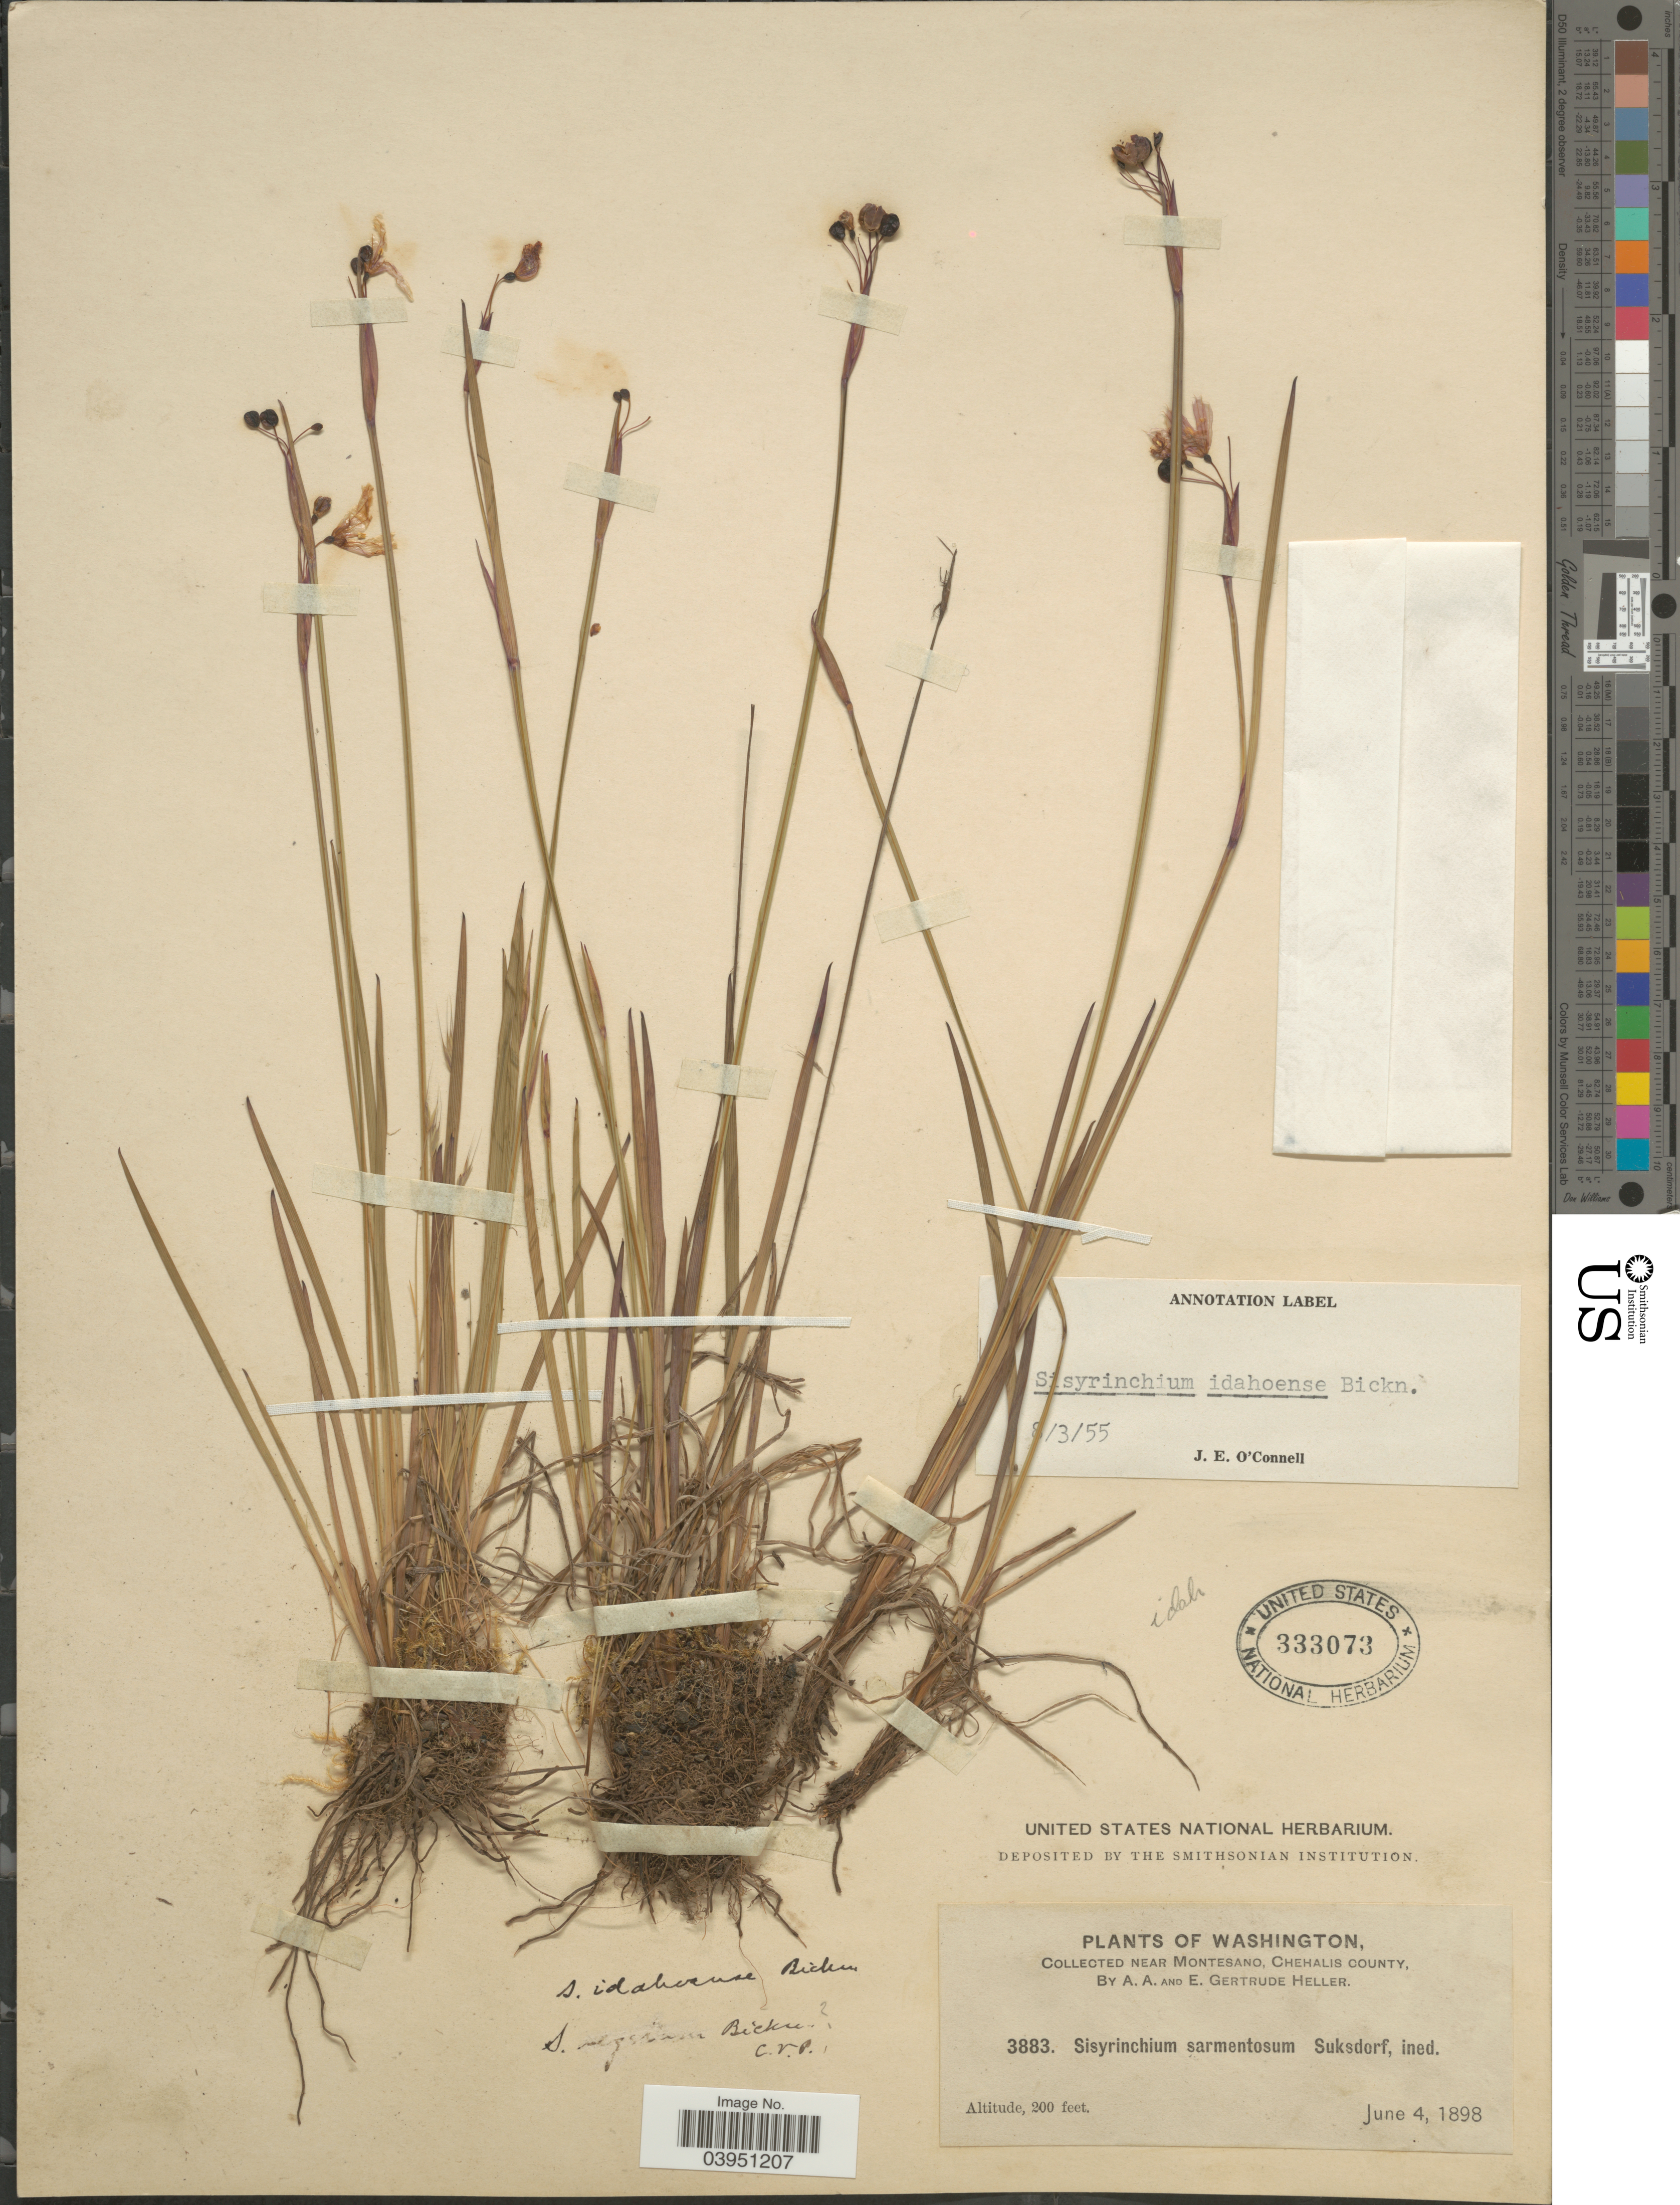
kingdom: Plantae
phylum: Tracheophyta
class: Liliopsida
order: Asparagales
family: Iridaceae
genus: Sisyrinchium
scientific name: Sisyrinchium idahoense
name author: E.P. Bicknell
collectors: A. A. Heller & E. G. Heller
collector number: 3883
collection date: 1898-06-04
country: United States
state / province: Washington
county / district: Grays Harbor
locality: Near Montesano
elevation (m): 61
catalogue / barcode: US 333073